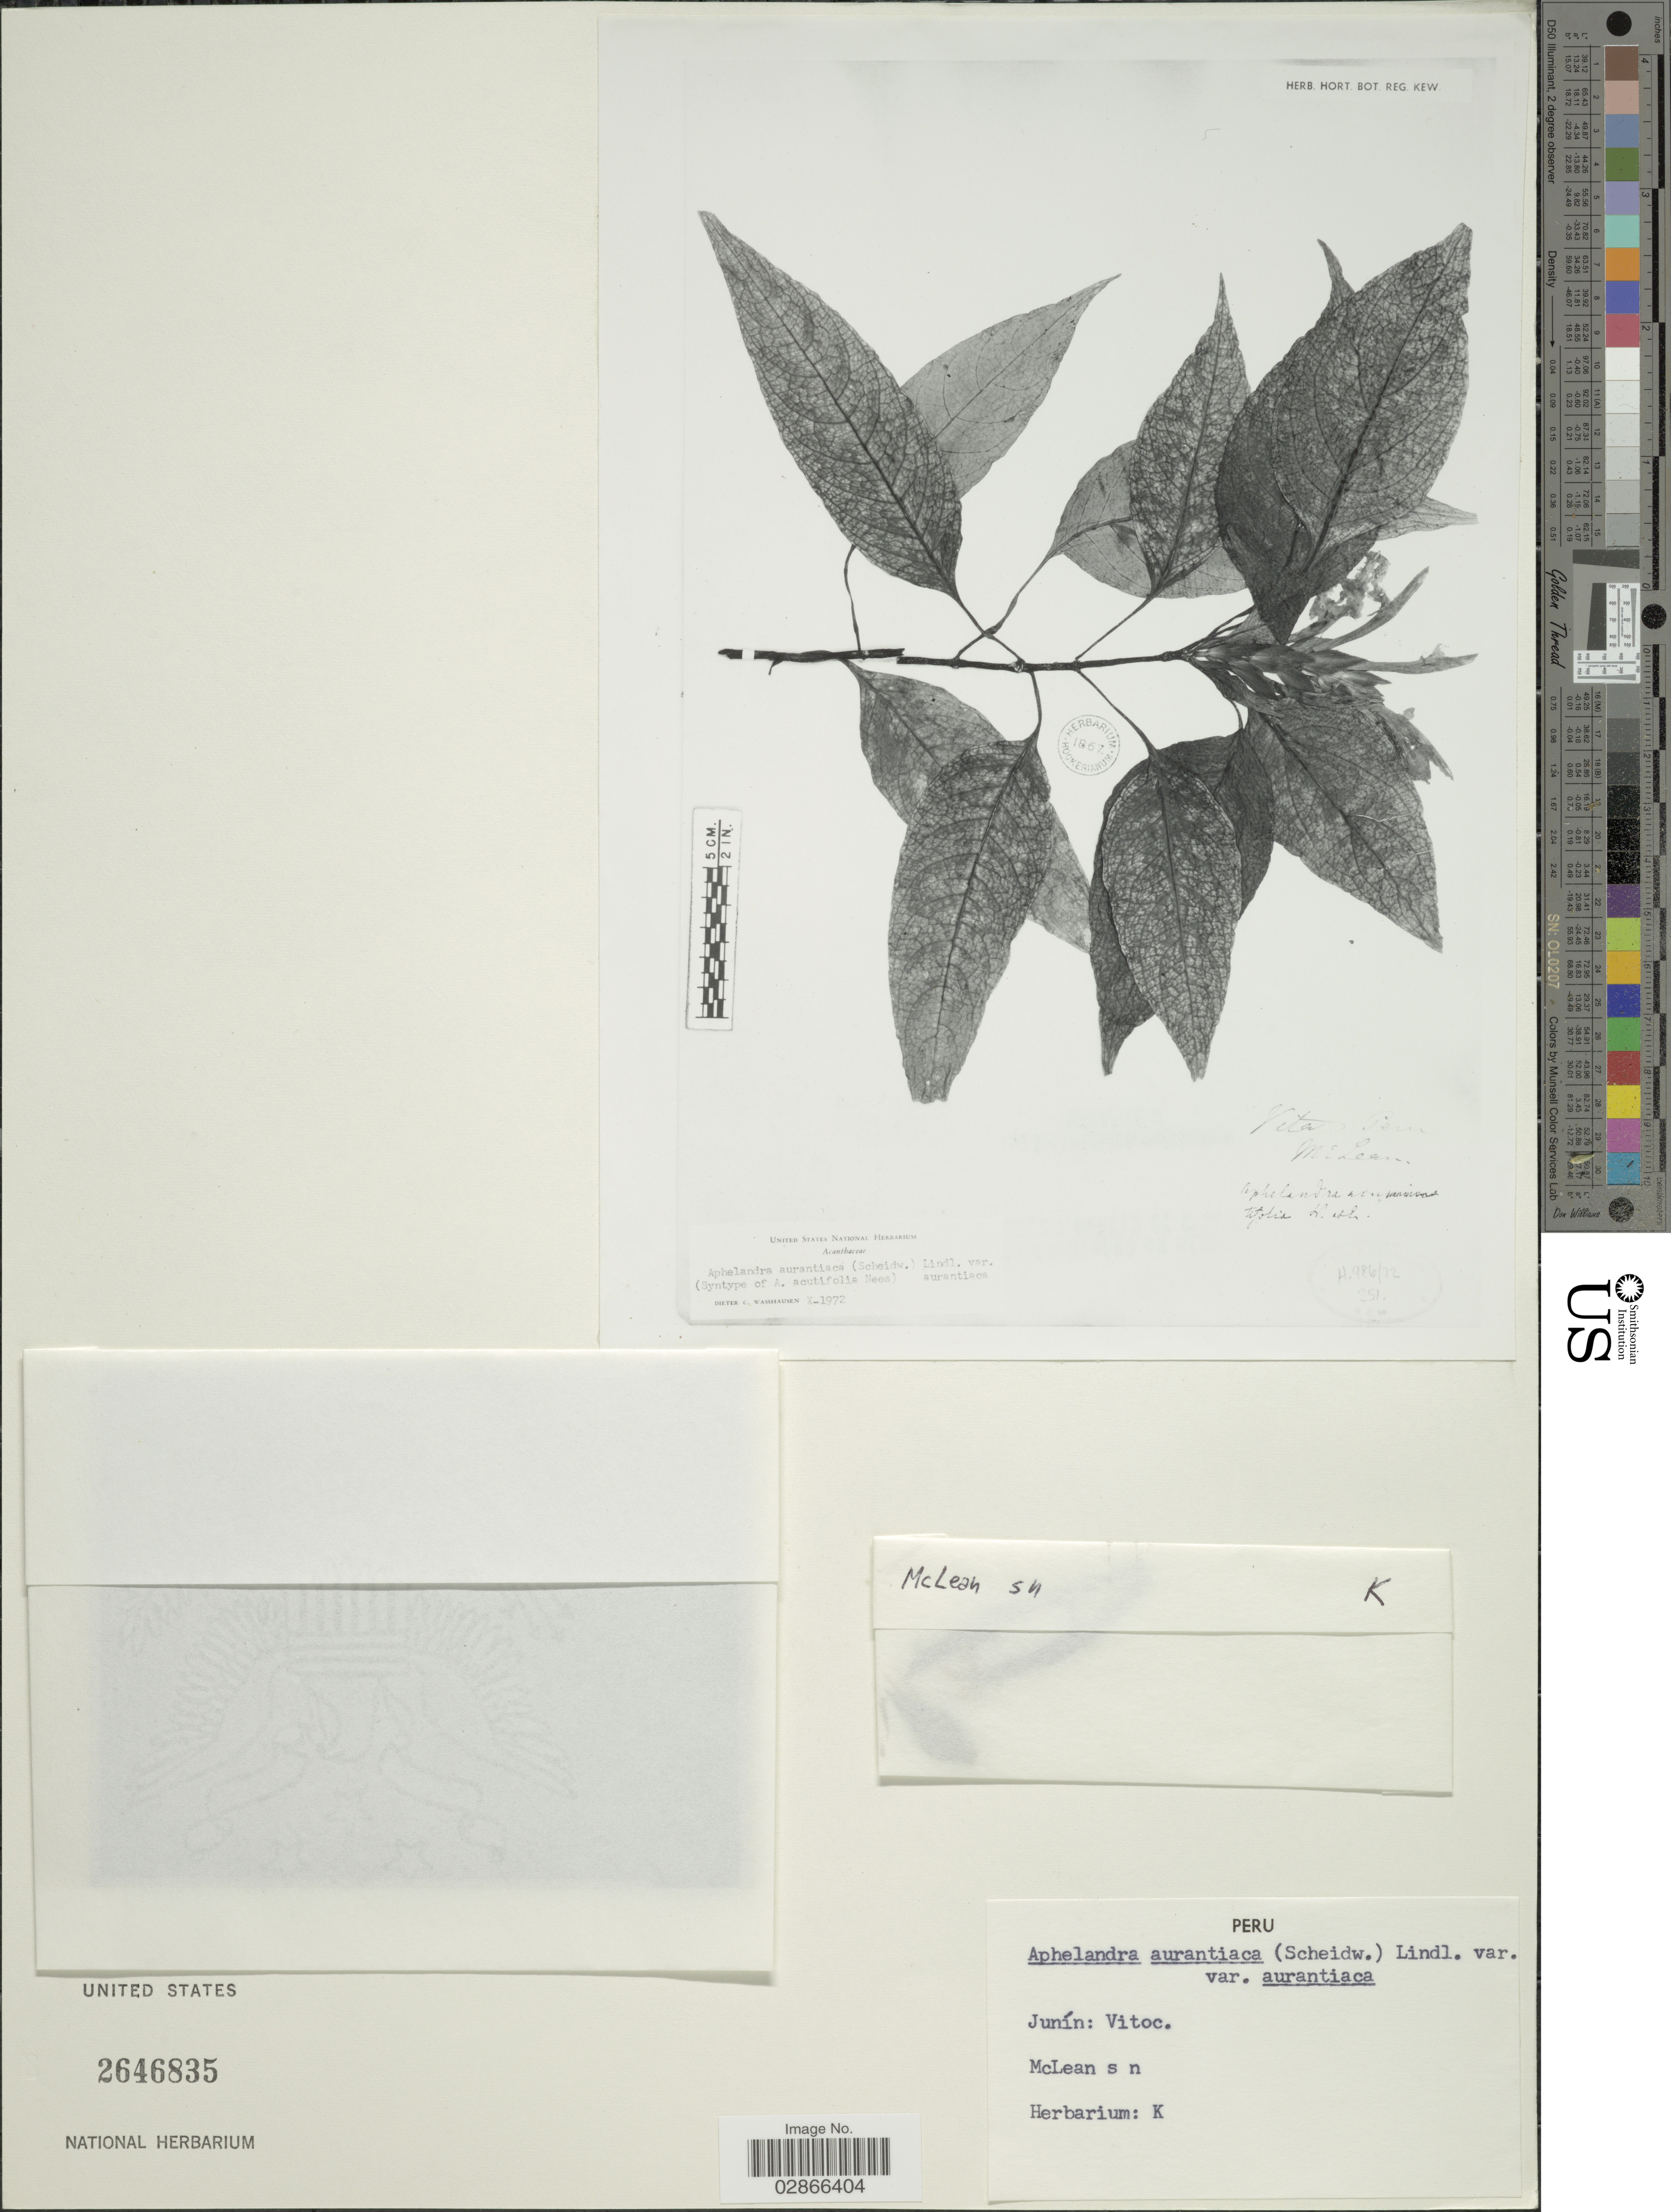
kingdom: Plantae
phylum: Tracheophyta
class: Magnoliopsida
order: Lamiales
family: Acanthaceae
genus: Aphelandra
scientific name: Aphelandra aurantiaca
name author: (Scheidw.) Lindl.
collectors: -. McLean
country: Peru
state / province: Junín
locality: Vitoc.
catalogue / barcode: US 2646835